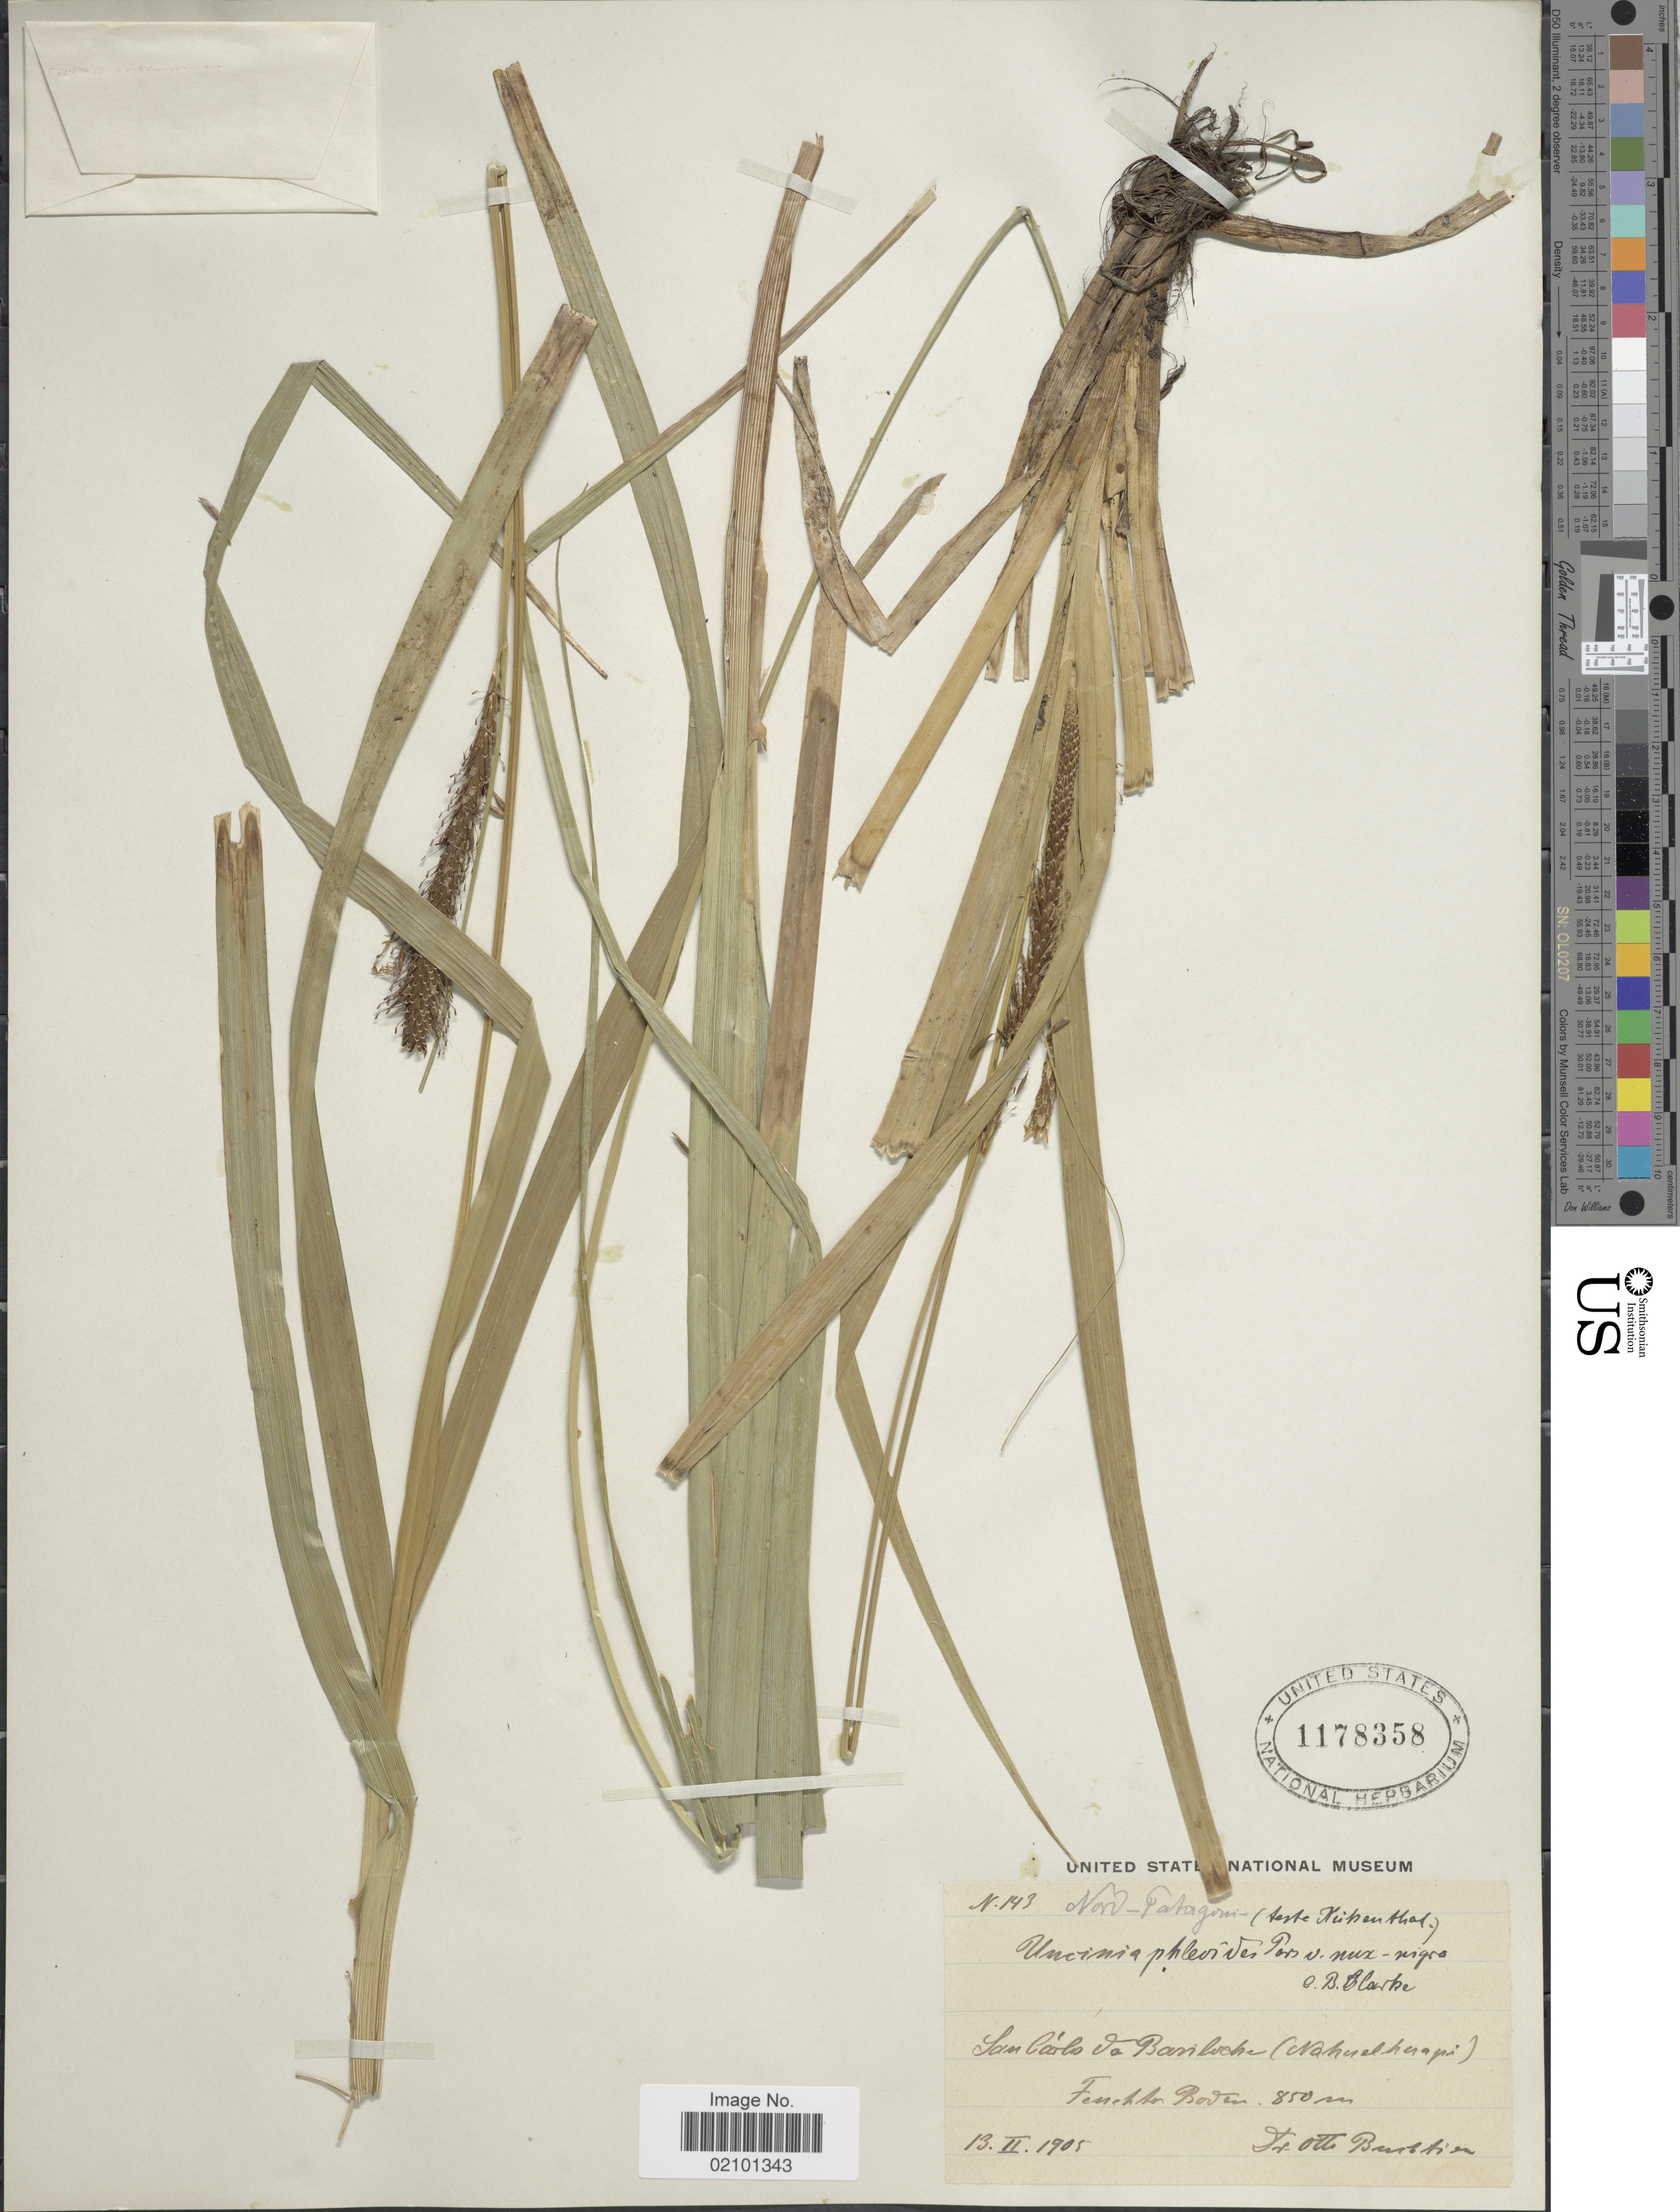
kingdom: Plantae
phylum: Tracheophyta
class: Liliopsida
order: Poales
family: Cyperaceae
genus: Carex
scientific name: Carex phleoides Cav. subsp. phleoides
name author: Cav.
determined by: Jimnéz-Mejias, Pedro, (UPOS), Universidad Pablo de Olavide (SPAIN)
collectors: O. Buchtien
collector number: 143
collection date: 1905-02-13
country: Bolivia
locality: Nord-Patagonie. San Carlos de Bariloche (nahuelhuapi)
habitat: Feuchten baden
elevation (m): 850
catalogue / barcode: US 1178358